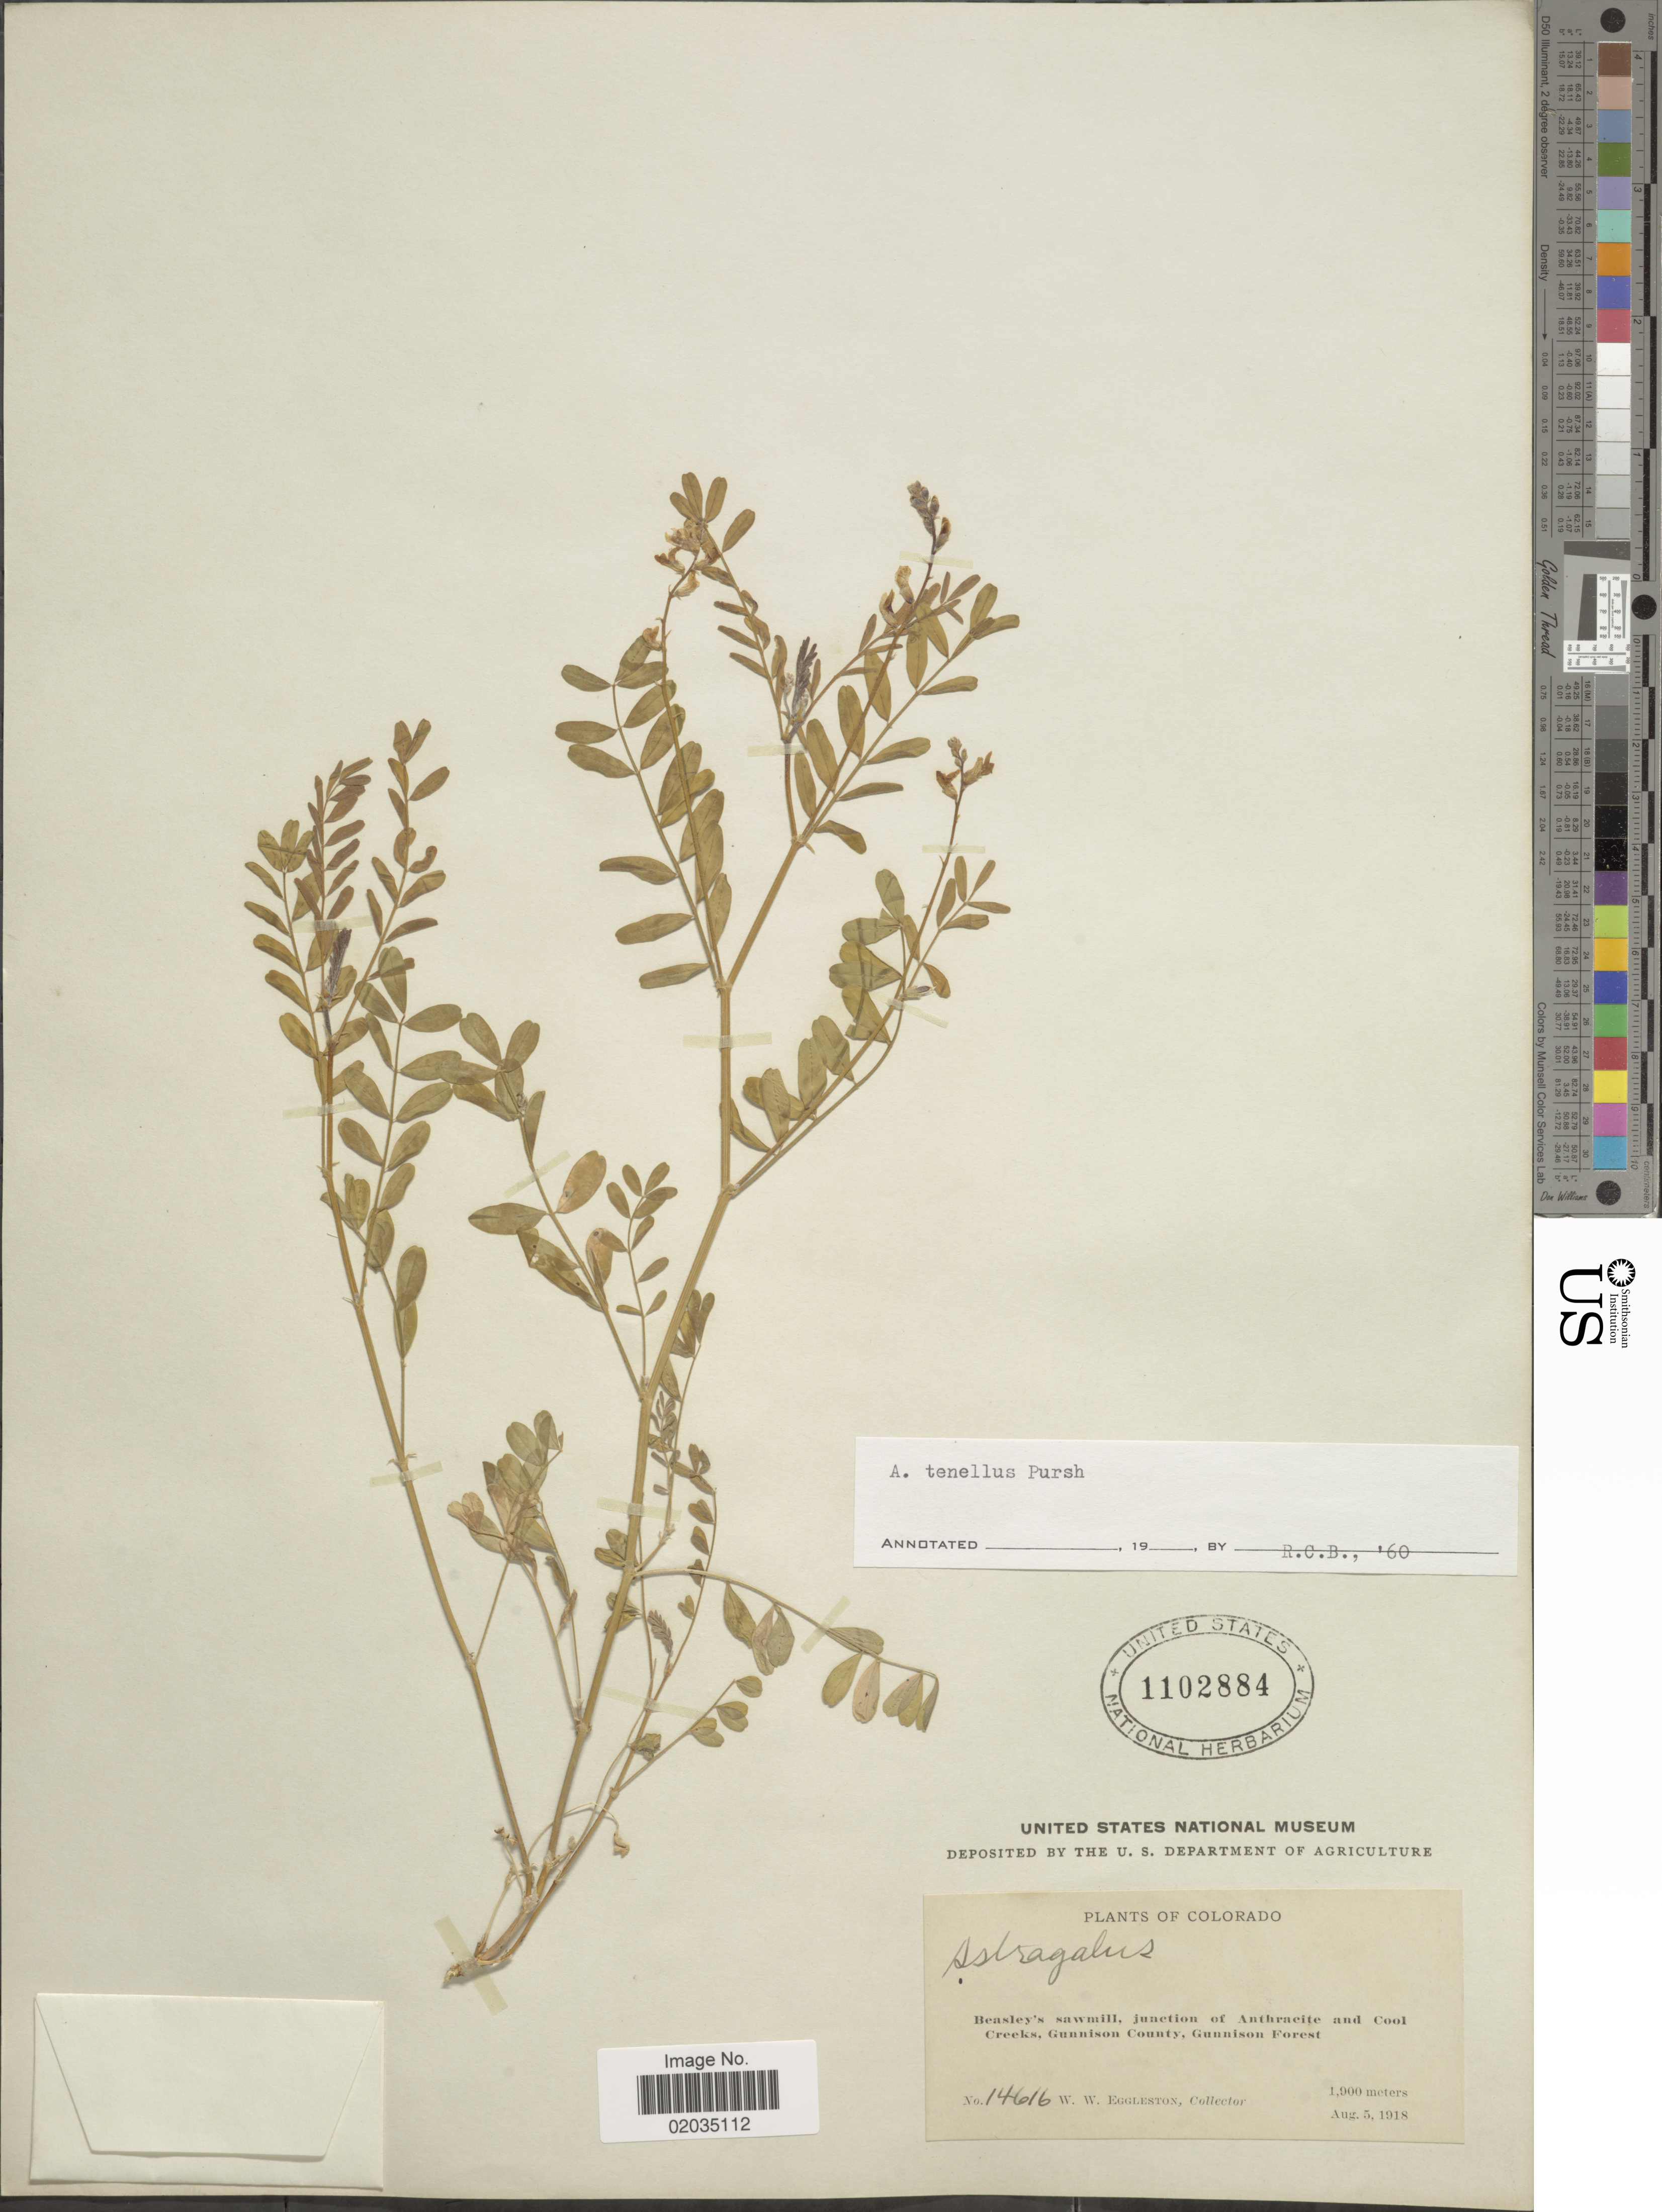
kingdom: Plantae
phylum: Tracheophyta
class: Magnoliopsida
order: Fabales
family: Fabaceae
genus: Astragalus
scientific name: Astragalus tenellus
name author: Pursh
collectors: W. W. Eggleston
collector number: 14616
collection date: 1918-08-05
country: United States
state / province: Colorado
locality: Beasley's sawmill, junction of Anthraeite and Cool Creeks, Gunnison County, Gunnison Forest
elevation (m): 1900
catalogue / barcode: US 1102884